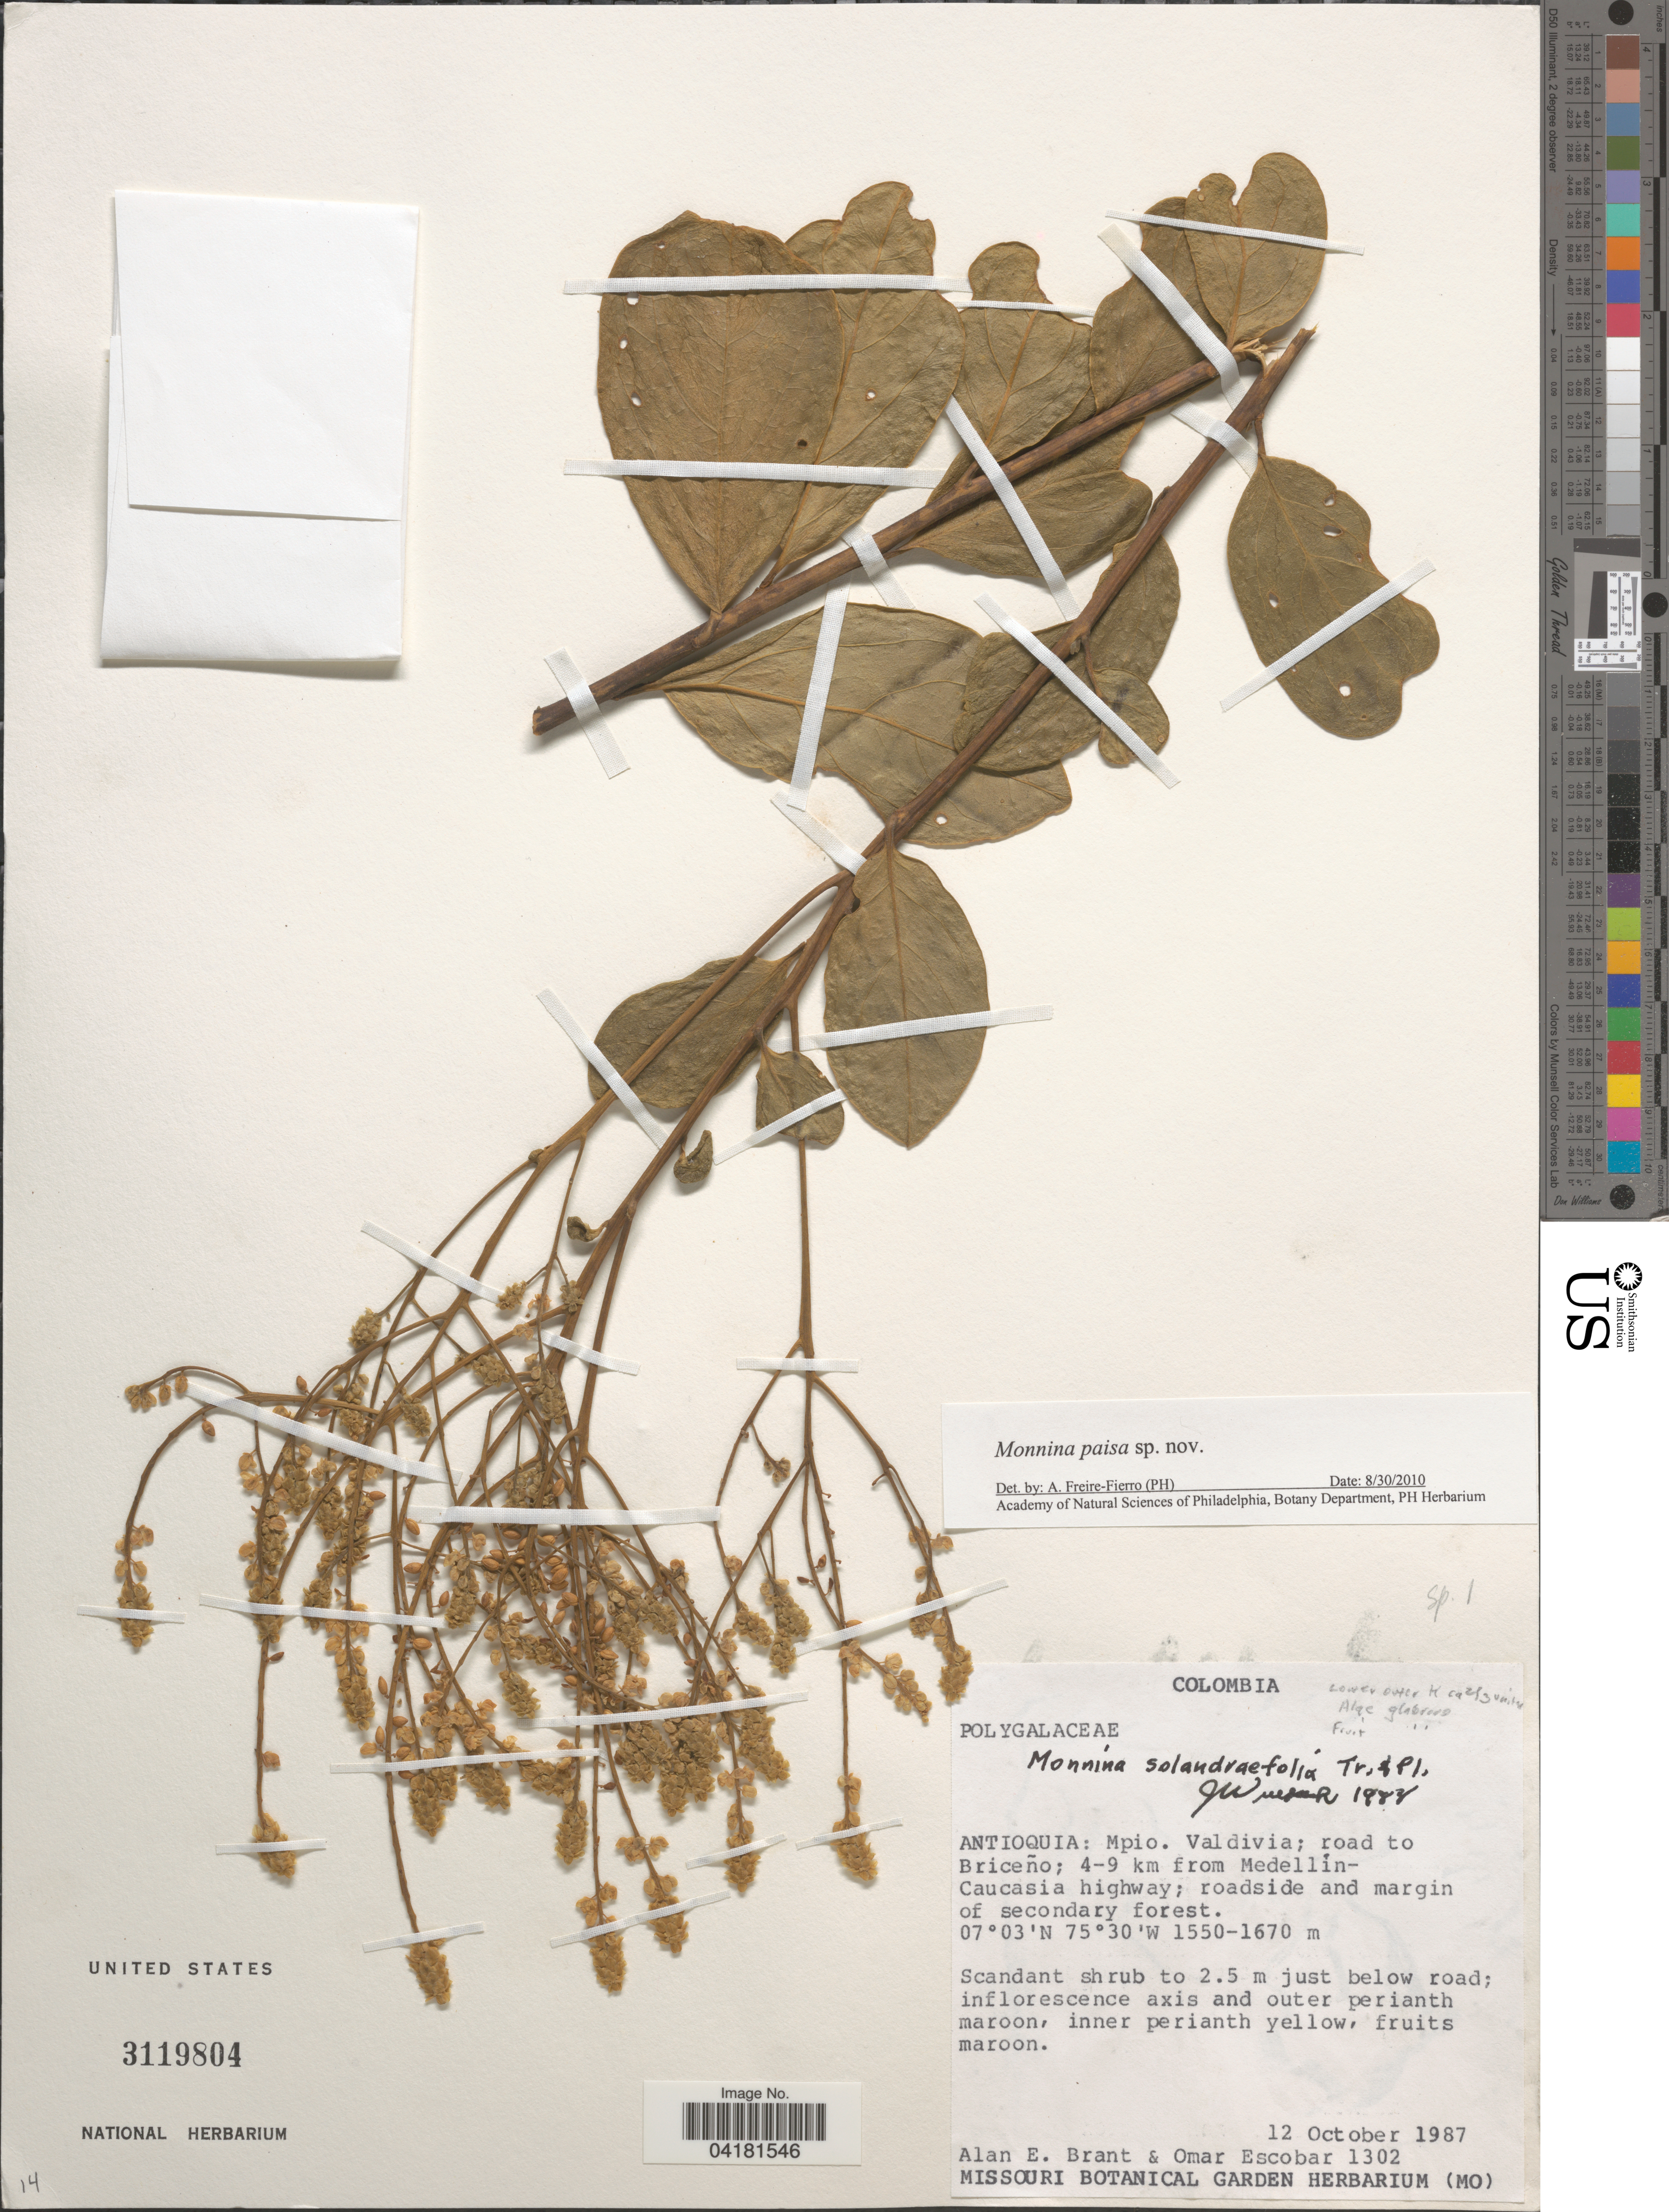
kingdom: Plantae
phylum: Tracheophyta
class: Magnoliopsida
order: Fabales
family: Polygalaceae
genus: Monnina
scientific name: Monnina paisa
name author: Freire-Fierro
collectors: A. Brant & O. D. Escobar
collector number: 1302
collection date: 1987-10-12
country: Colombia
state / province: Antioquia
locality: Mpio. Valdivia; road to Briceño; 4-9 km from Medellín-Caucasia highway.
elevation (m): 1550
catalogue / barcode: US 3119804